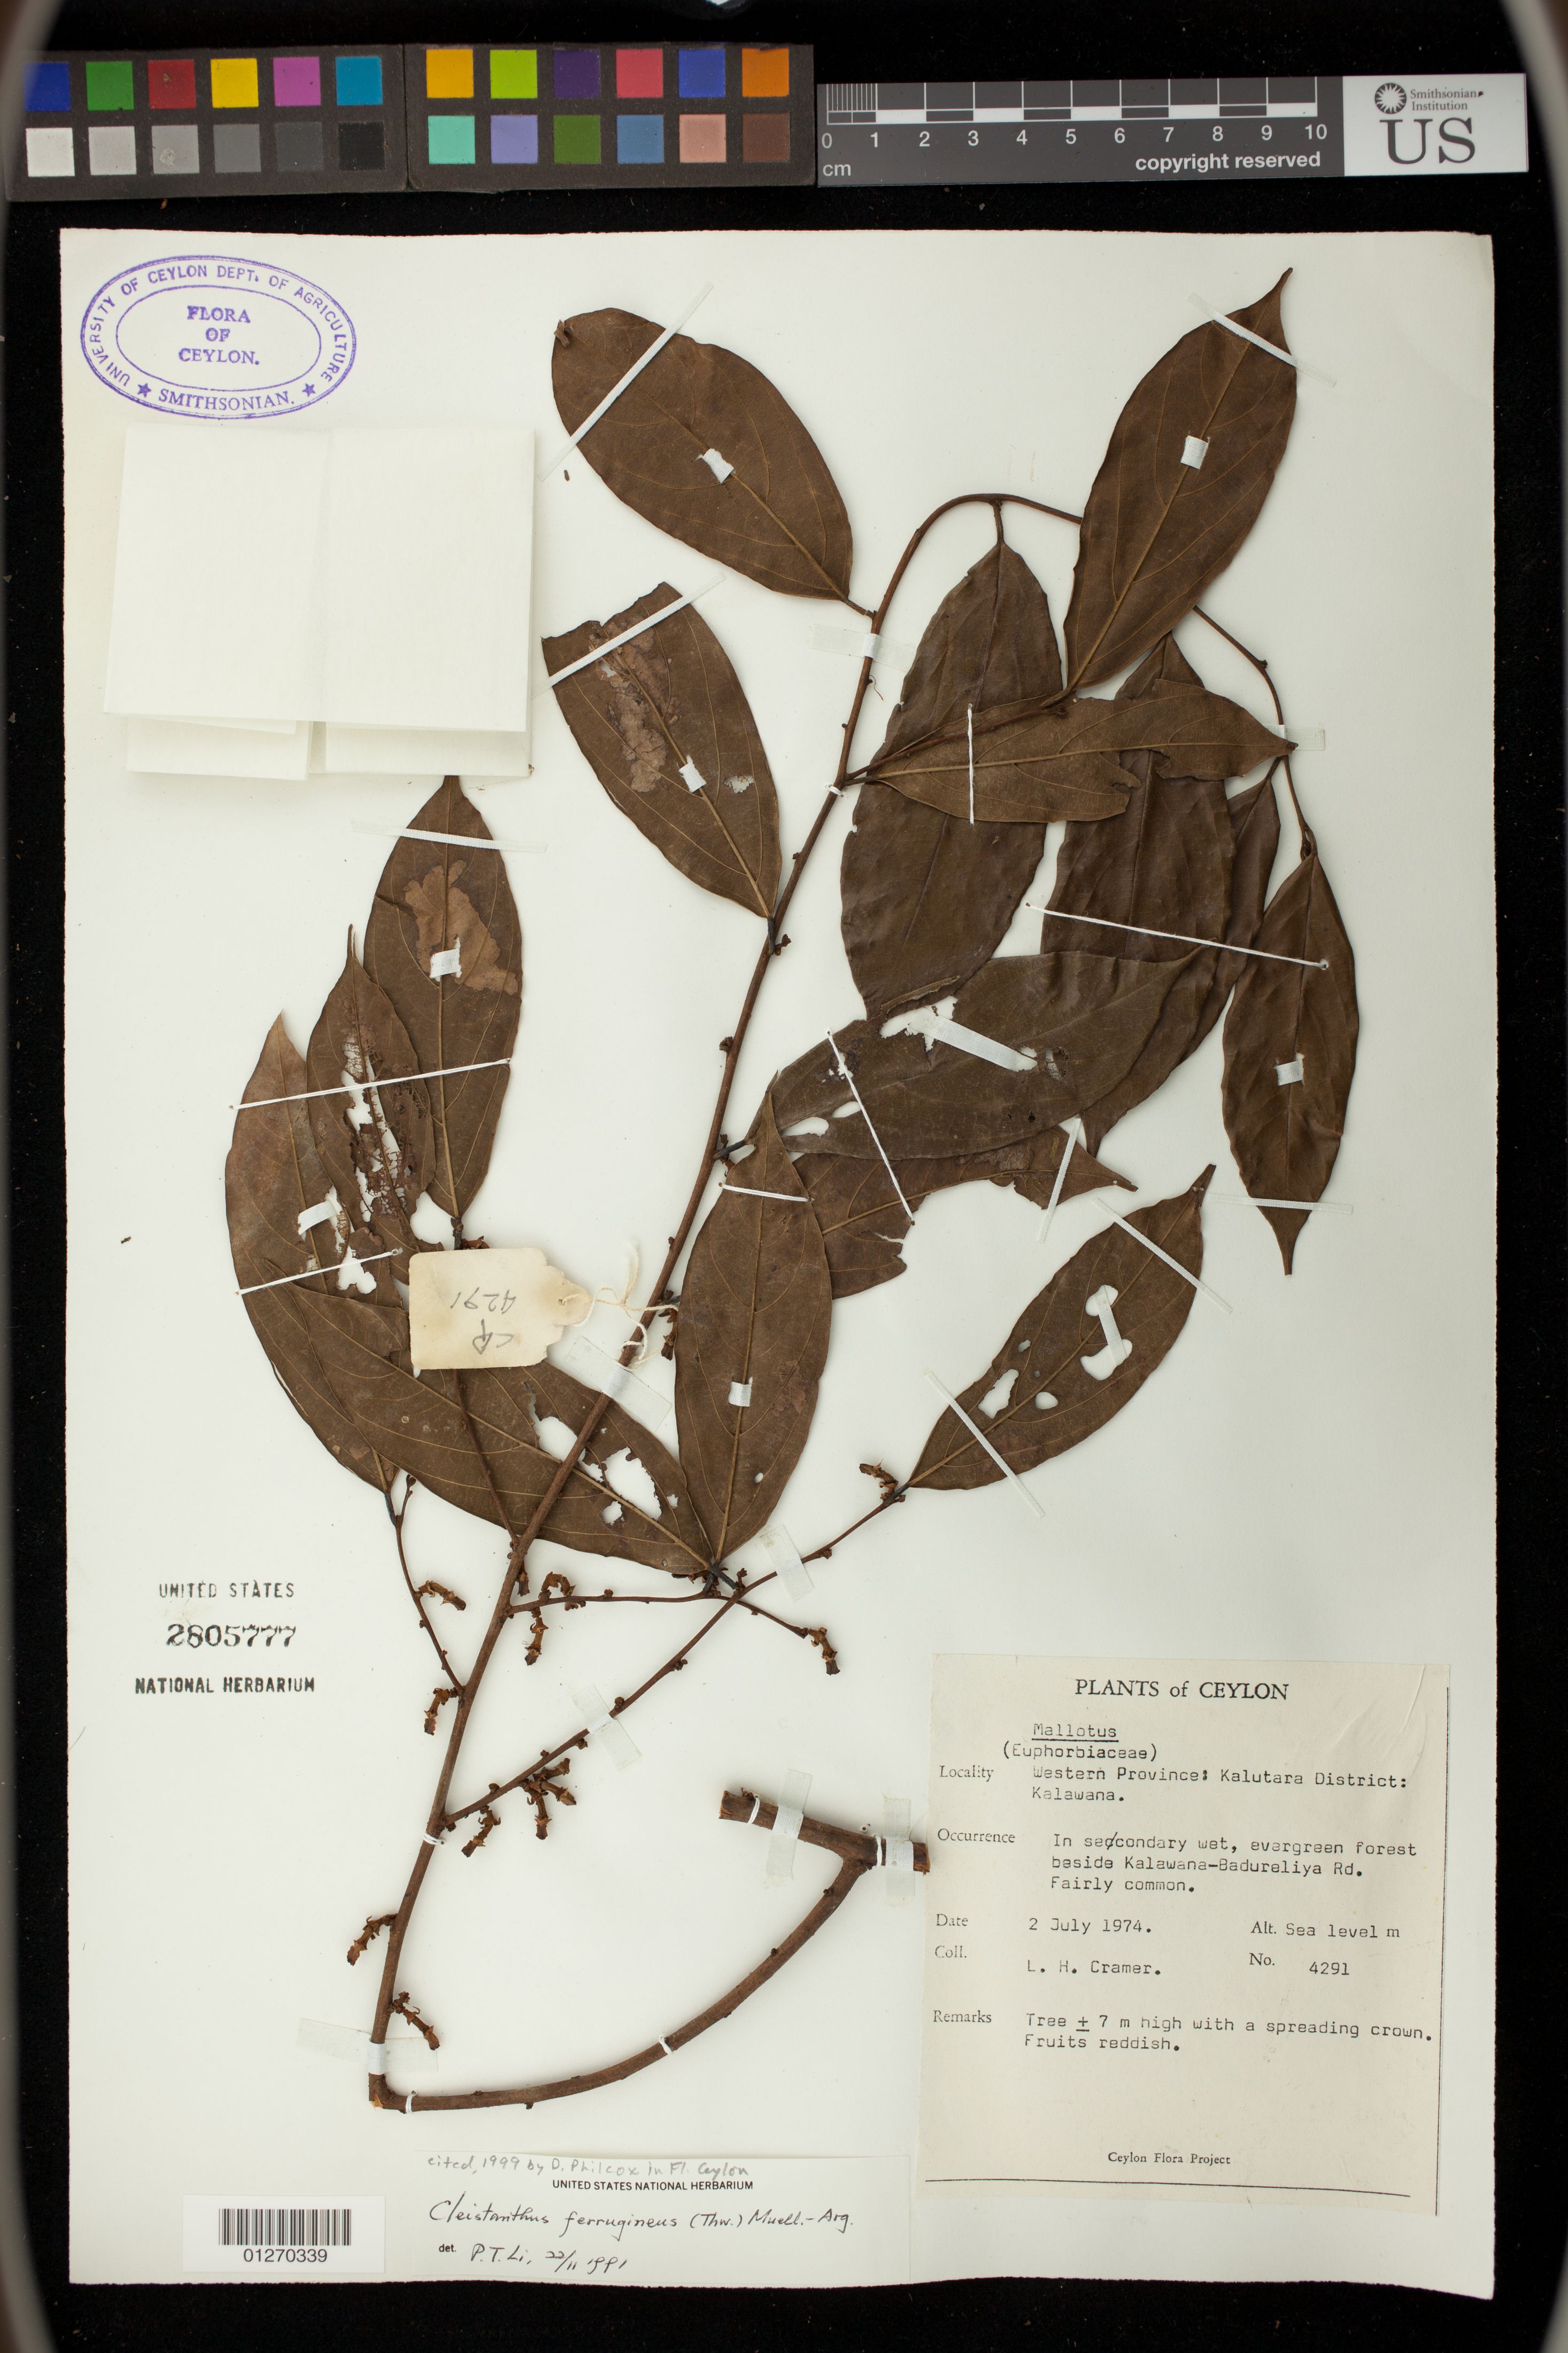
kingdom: Plantae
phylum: Tracheophyta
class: Magnoliopsida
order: Malpighiales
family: Phyllanthaceae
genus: Cleistanthus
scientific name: Cleistanthus ferrugineus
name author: (Thwaites) M. Arg.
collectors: L. H. Cramer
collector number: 4291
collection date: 1974-07-02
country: Sri Lanka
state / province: Western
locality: Kalutara District: Kalawana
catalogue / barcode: US 2805777